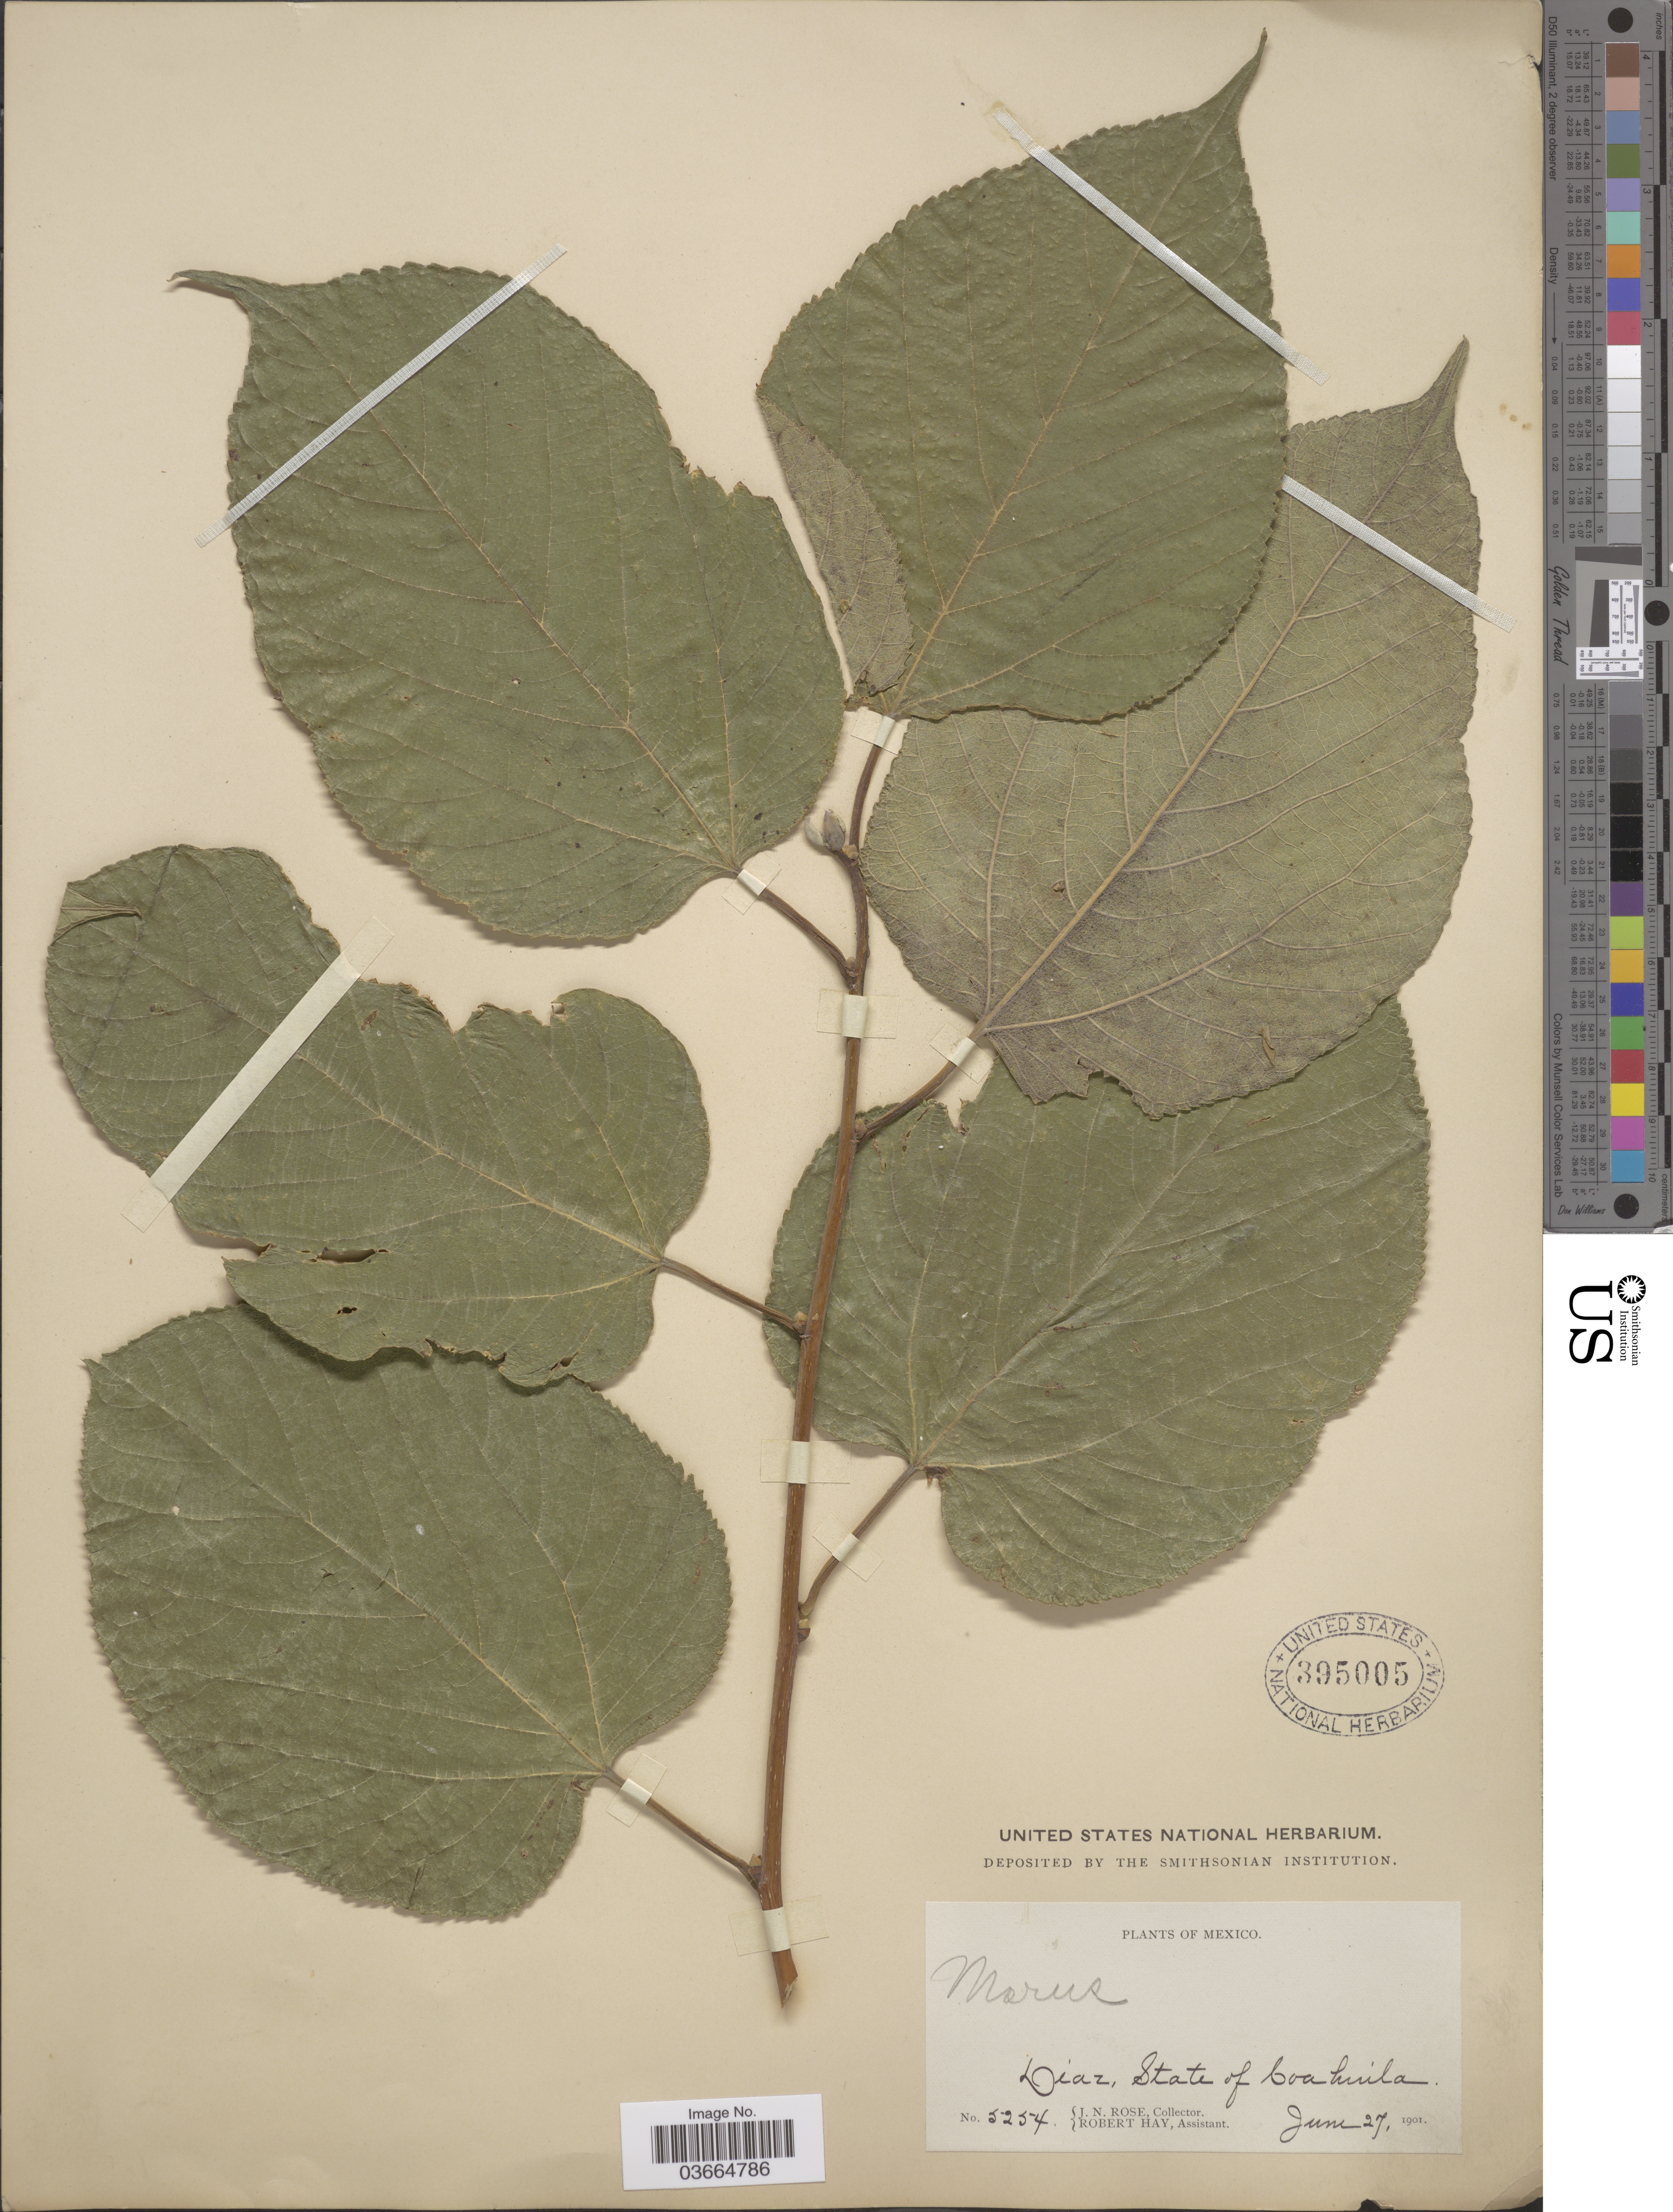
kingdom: Plantae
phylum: Tracheophyta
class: Magnoliopsida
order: Rosales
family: Moraceae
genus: Morus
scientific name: Morus sp.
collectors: J. N. Rose & R. Hay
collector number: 5254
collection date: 1901-06-27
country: Mexico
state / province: Coahuila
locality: Diaz, State of Coahuila.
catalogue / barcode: US 395005